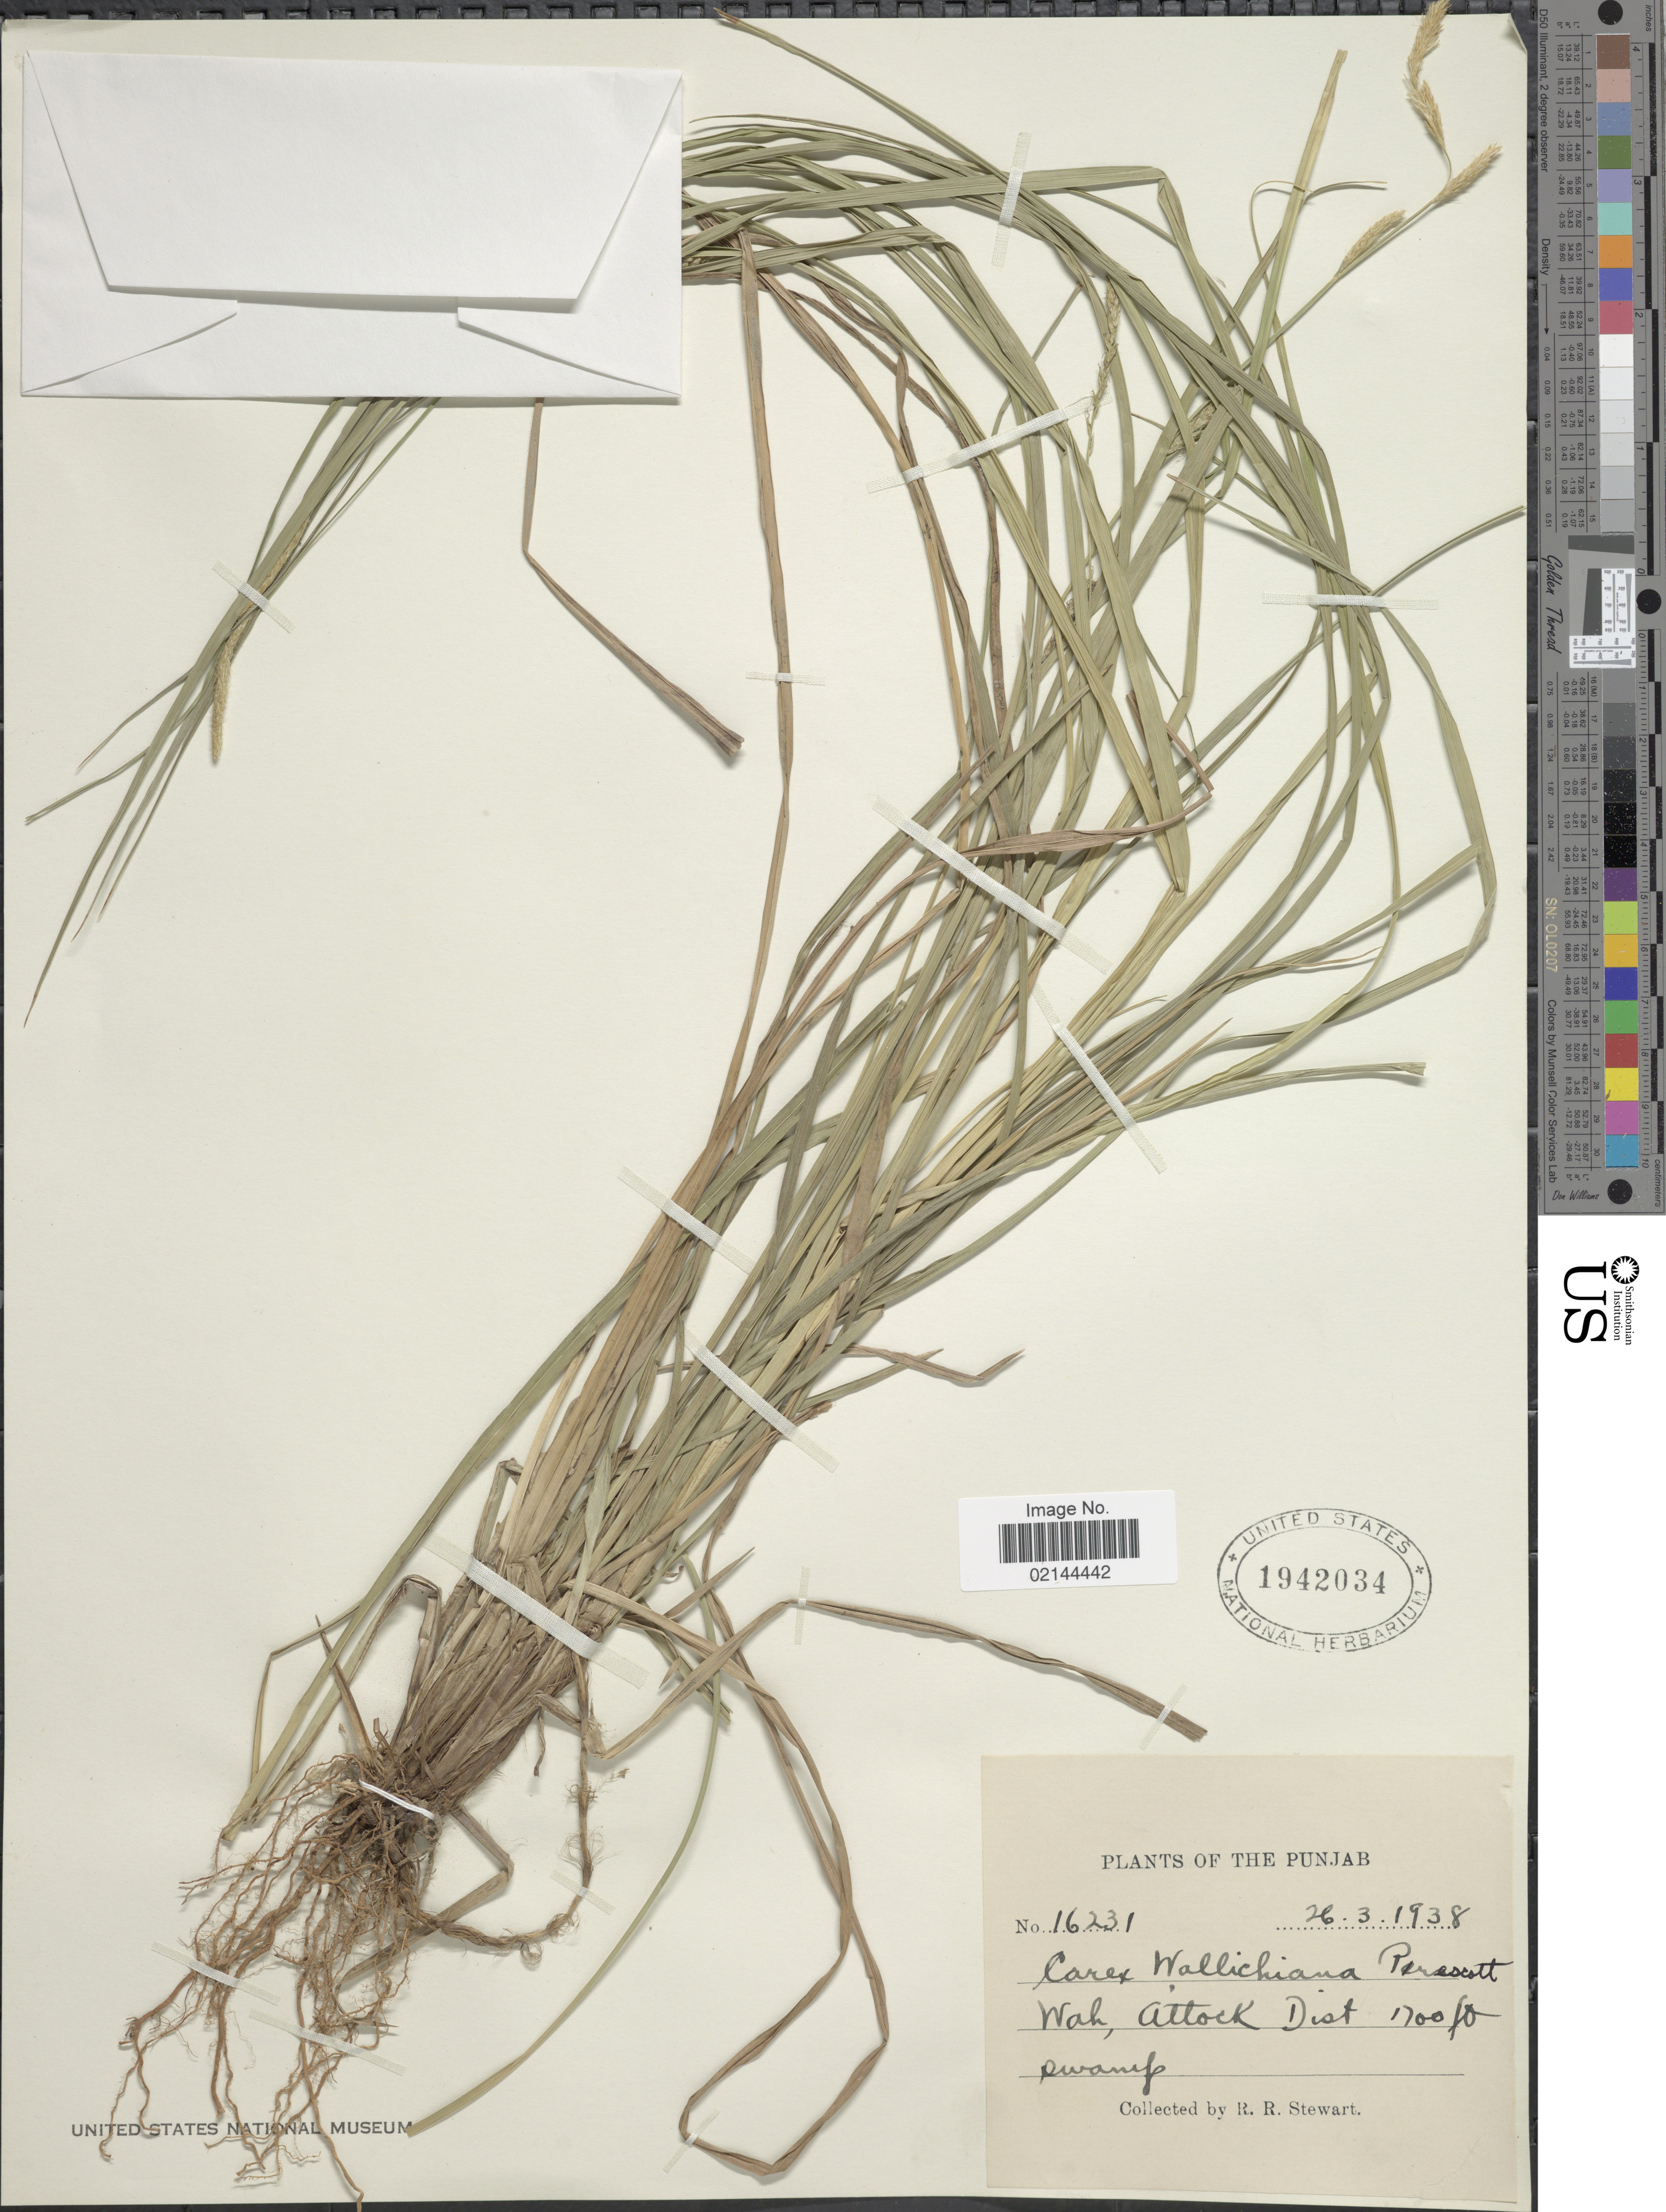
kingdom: Plantae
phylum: Tracheophyta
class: Liliopsida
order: Poales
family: Cyperaceae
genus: Carex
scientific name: Carex fedia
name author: Nees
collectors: R. R. Stewart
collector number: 16231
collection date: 1938-03-26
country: India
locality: Wah, Attock Dist.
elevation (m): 518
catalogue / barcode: US 1942034